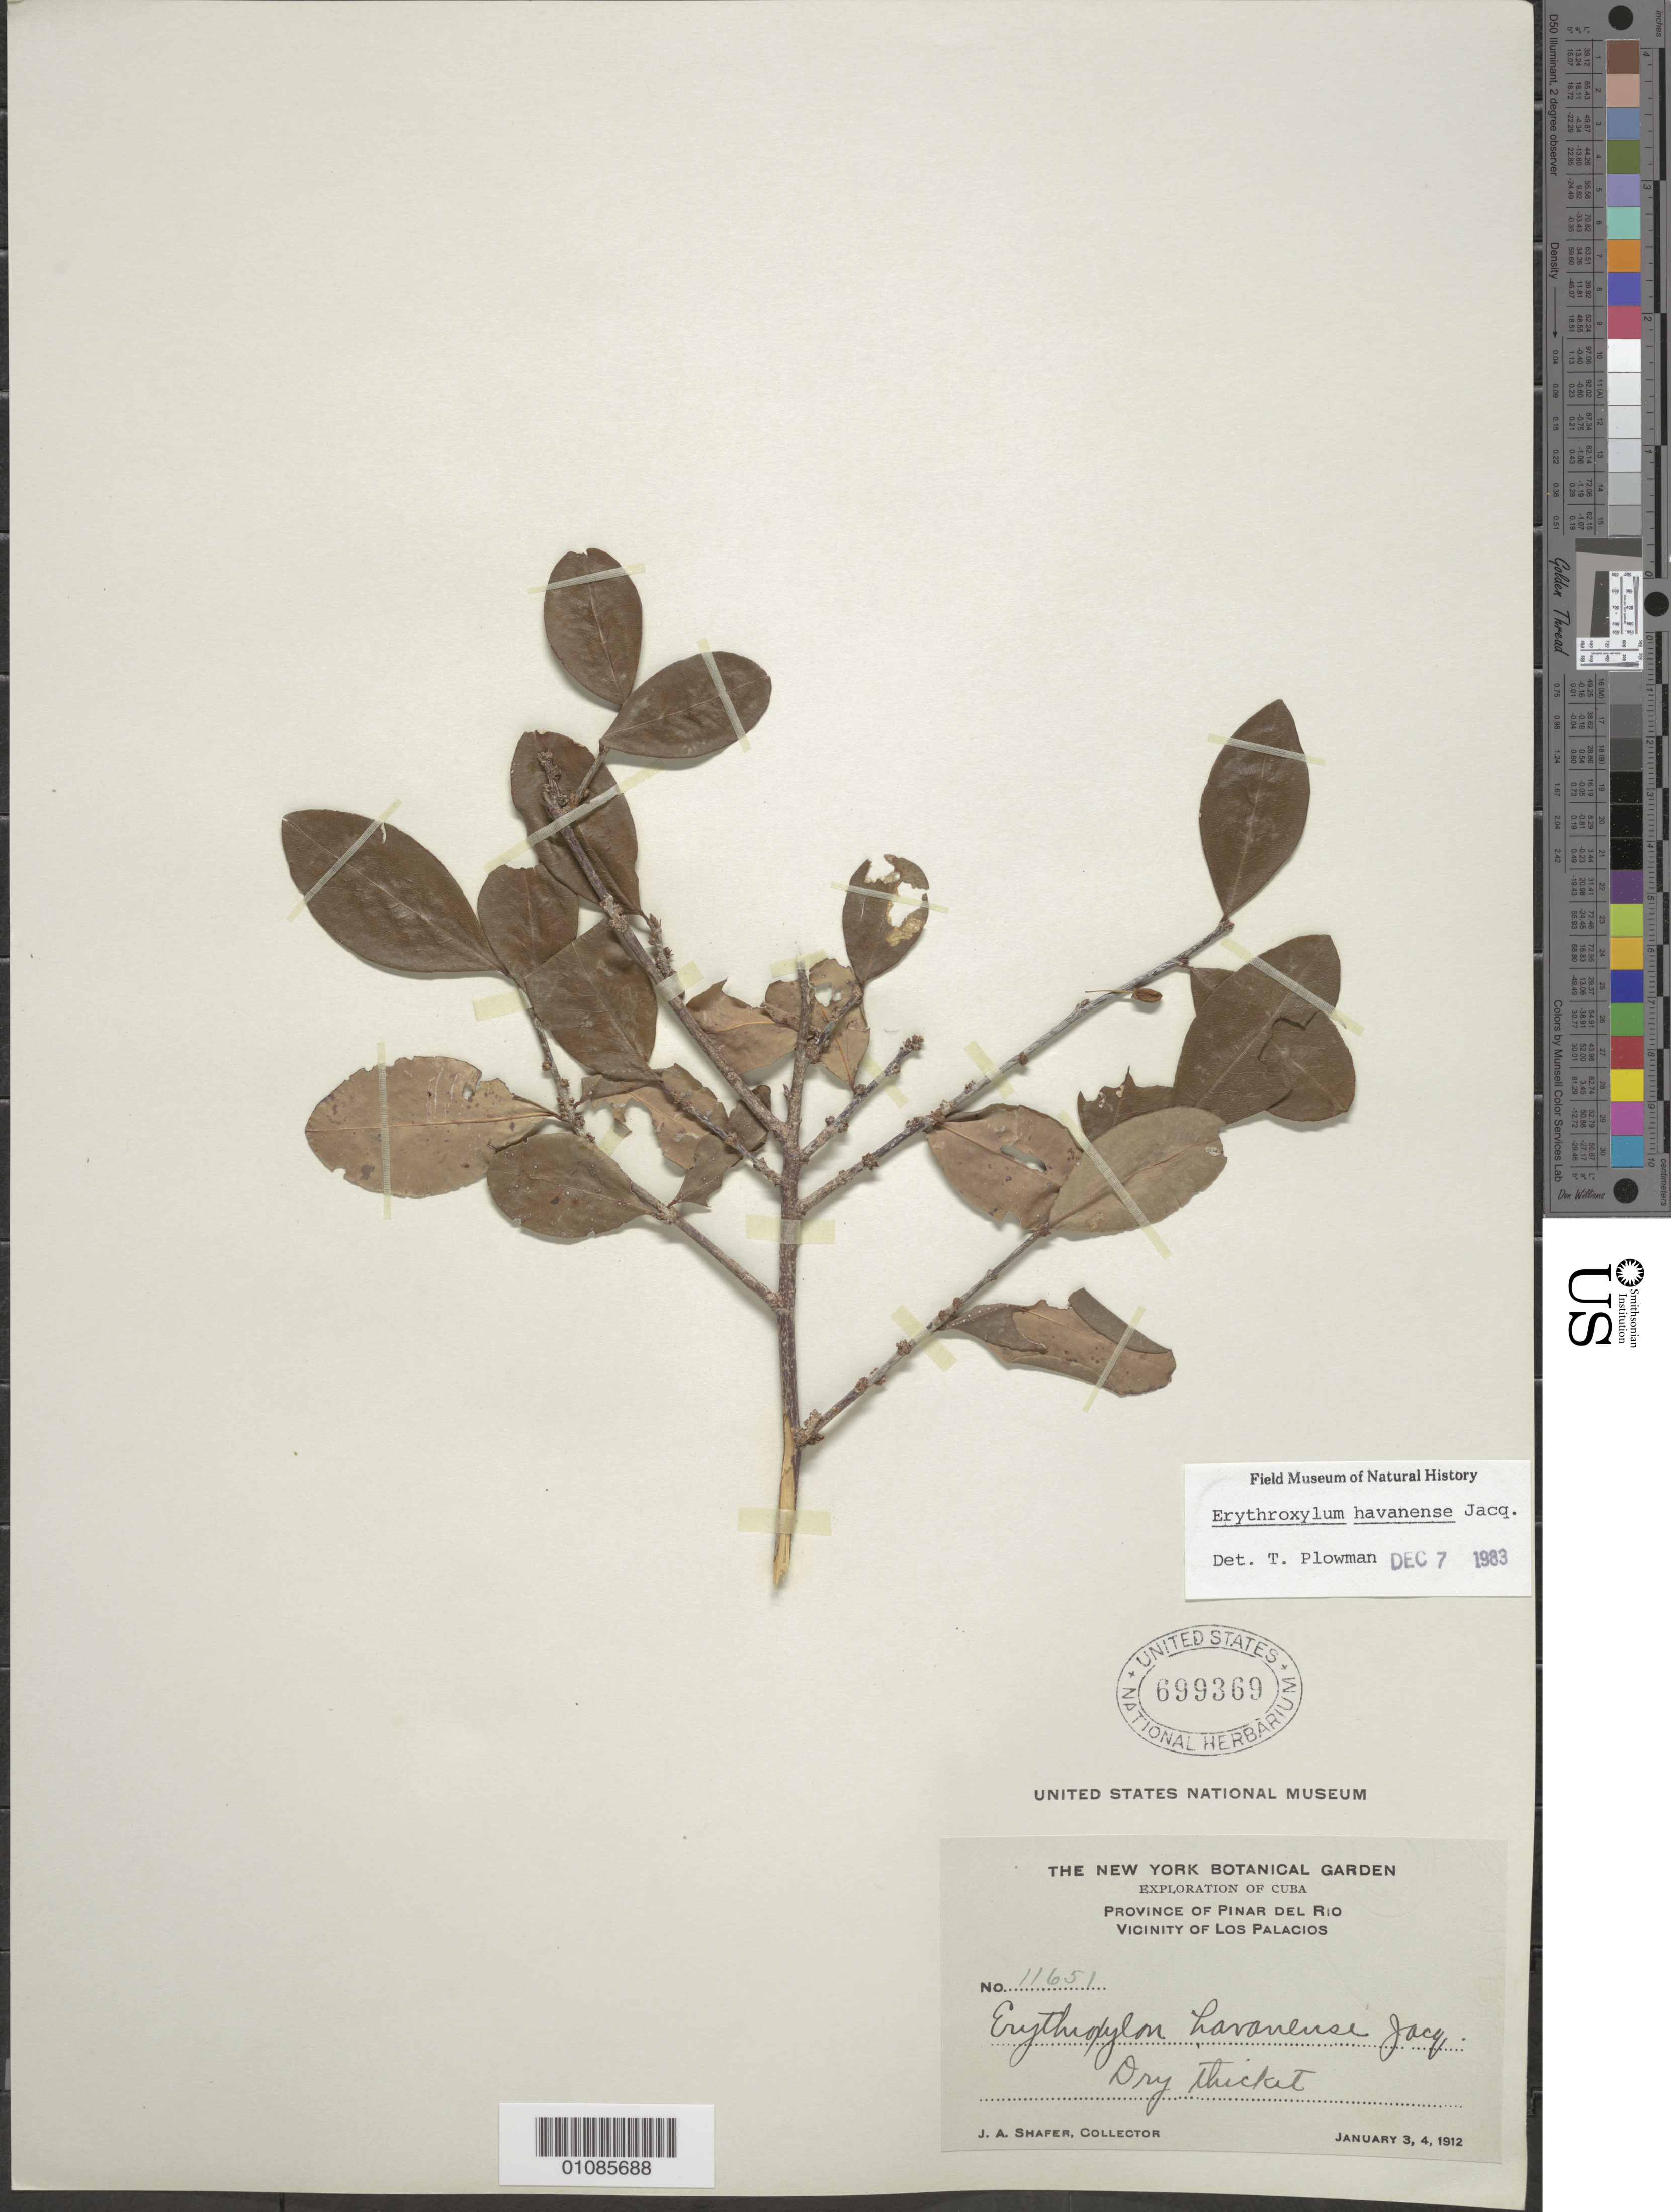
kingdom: Plantae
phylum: Tracheophyta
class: Magnoliopsida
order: Malpighiales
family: Erythroxylaceae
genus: Erythroxylum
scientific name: Erythroxylum havanense var. havanense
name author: Jacq.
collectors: J. A. Shafer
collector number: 11651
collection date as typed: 03 Jan 1912 to 04 Jan 1912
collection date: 1912-01-03/1912-01-04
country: Cuba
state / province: Pinar del Rio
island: Cuba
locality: Pinar del Rio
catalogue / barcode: US 699369